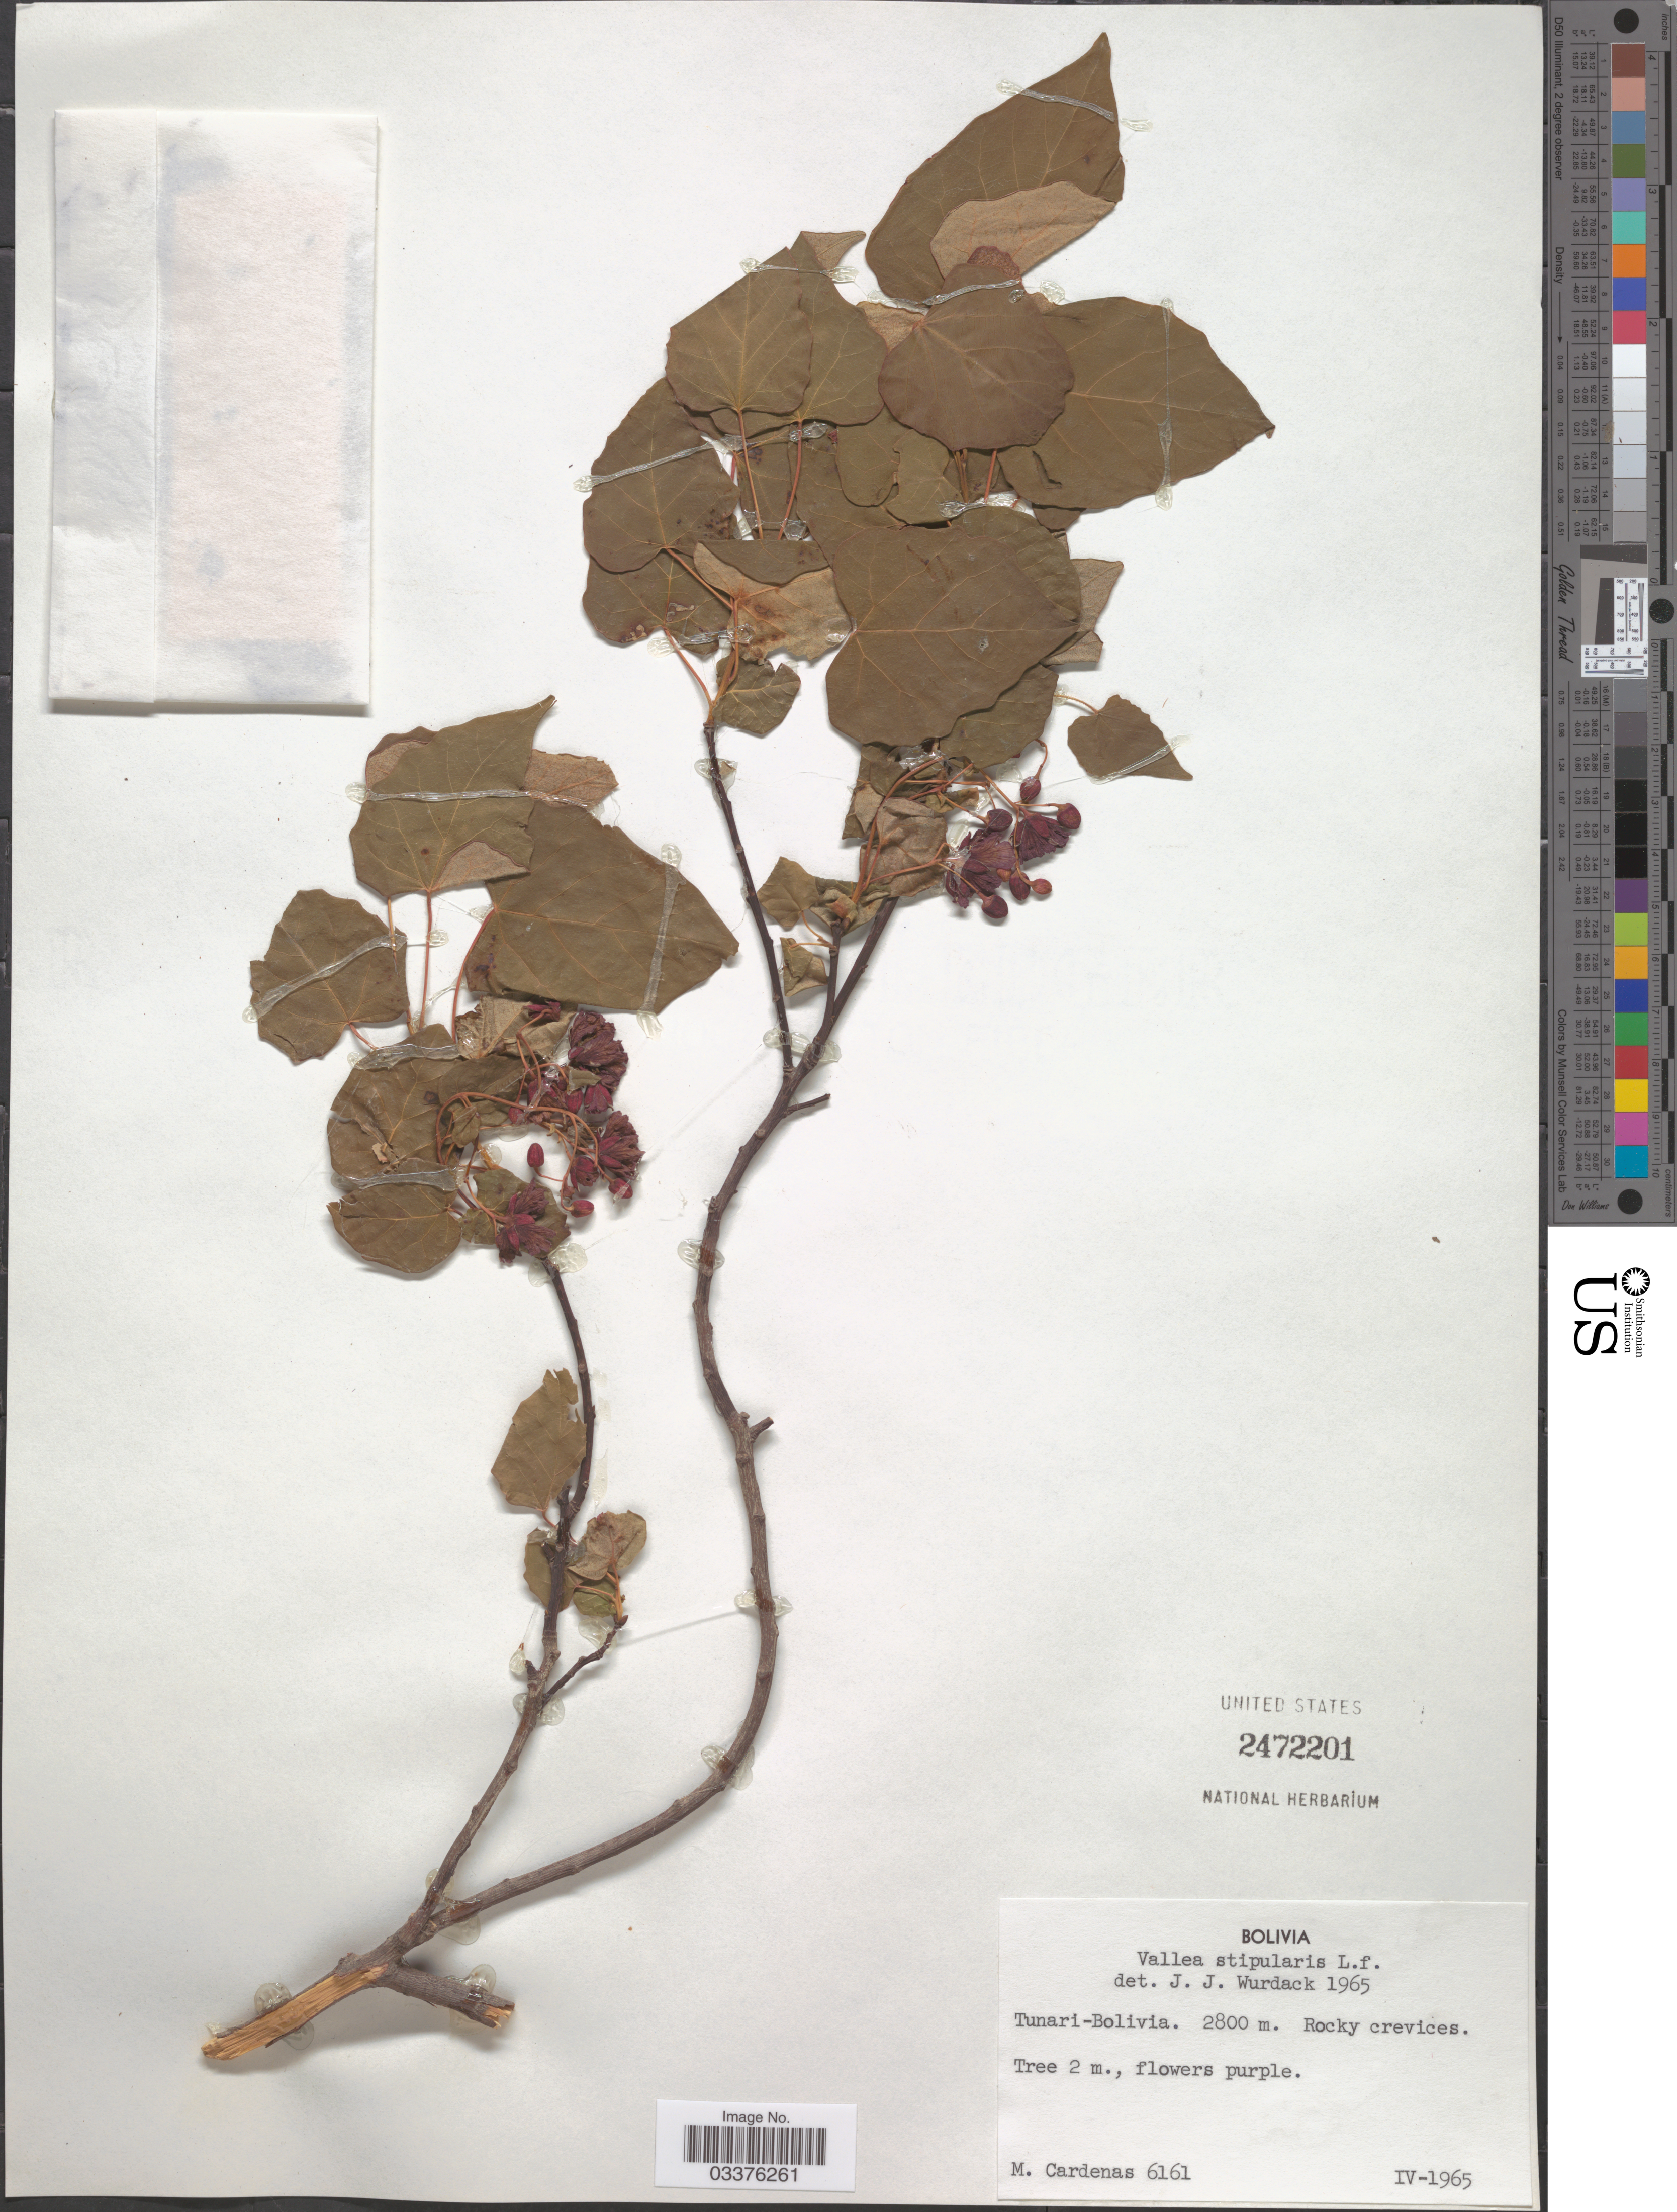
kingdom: Plantae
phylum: Tracheophyta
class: Magnoliopsida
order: Oxalidales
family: Elaeocarpaceae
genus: Vallea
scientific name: Vallea stipularis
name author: L. f.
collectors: M. Cárdenas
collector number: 6161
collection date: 1965-04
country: Bolivia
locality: Tunari-Bolivia.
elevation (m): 2800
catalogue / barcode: US 2472201